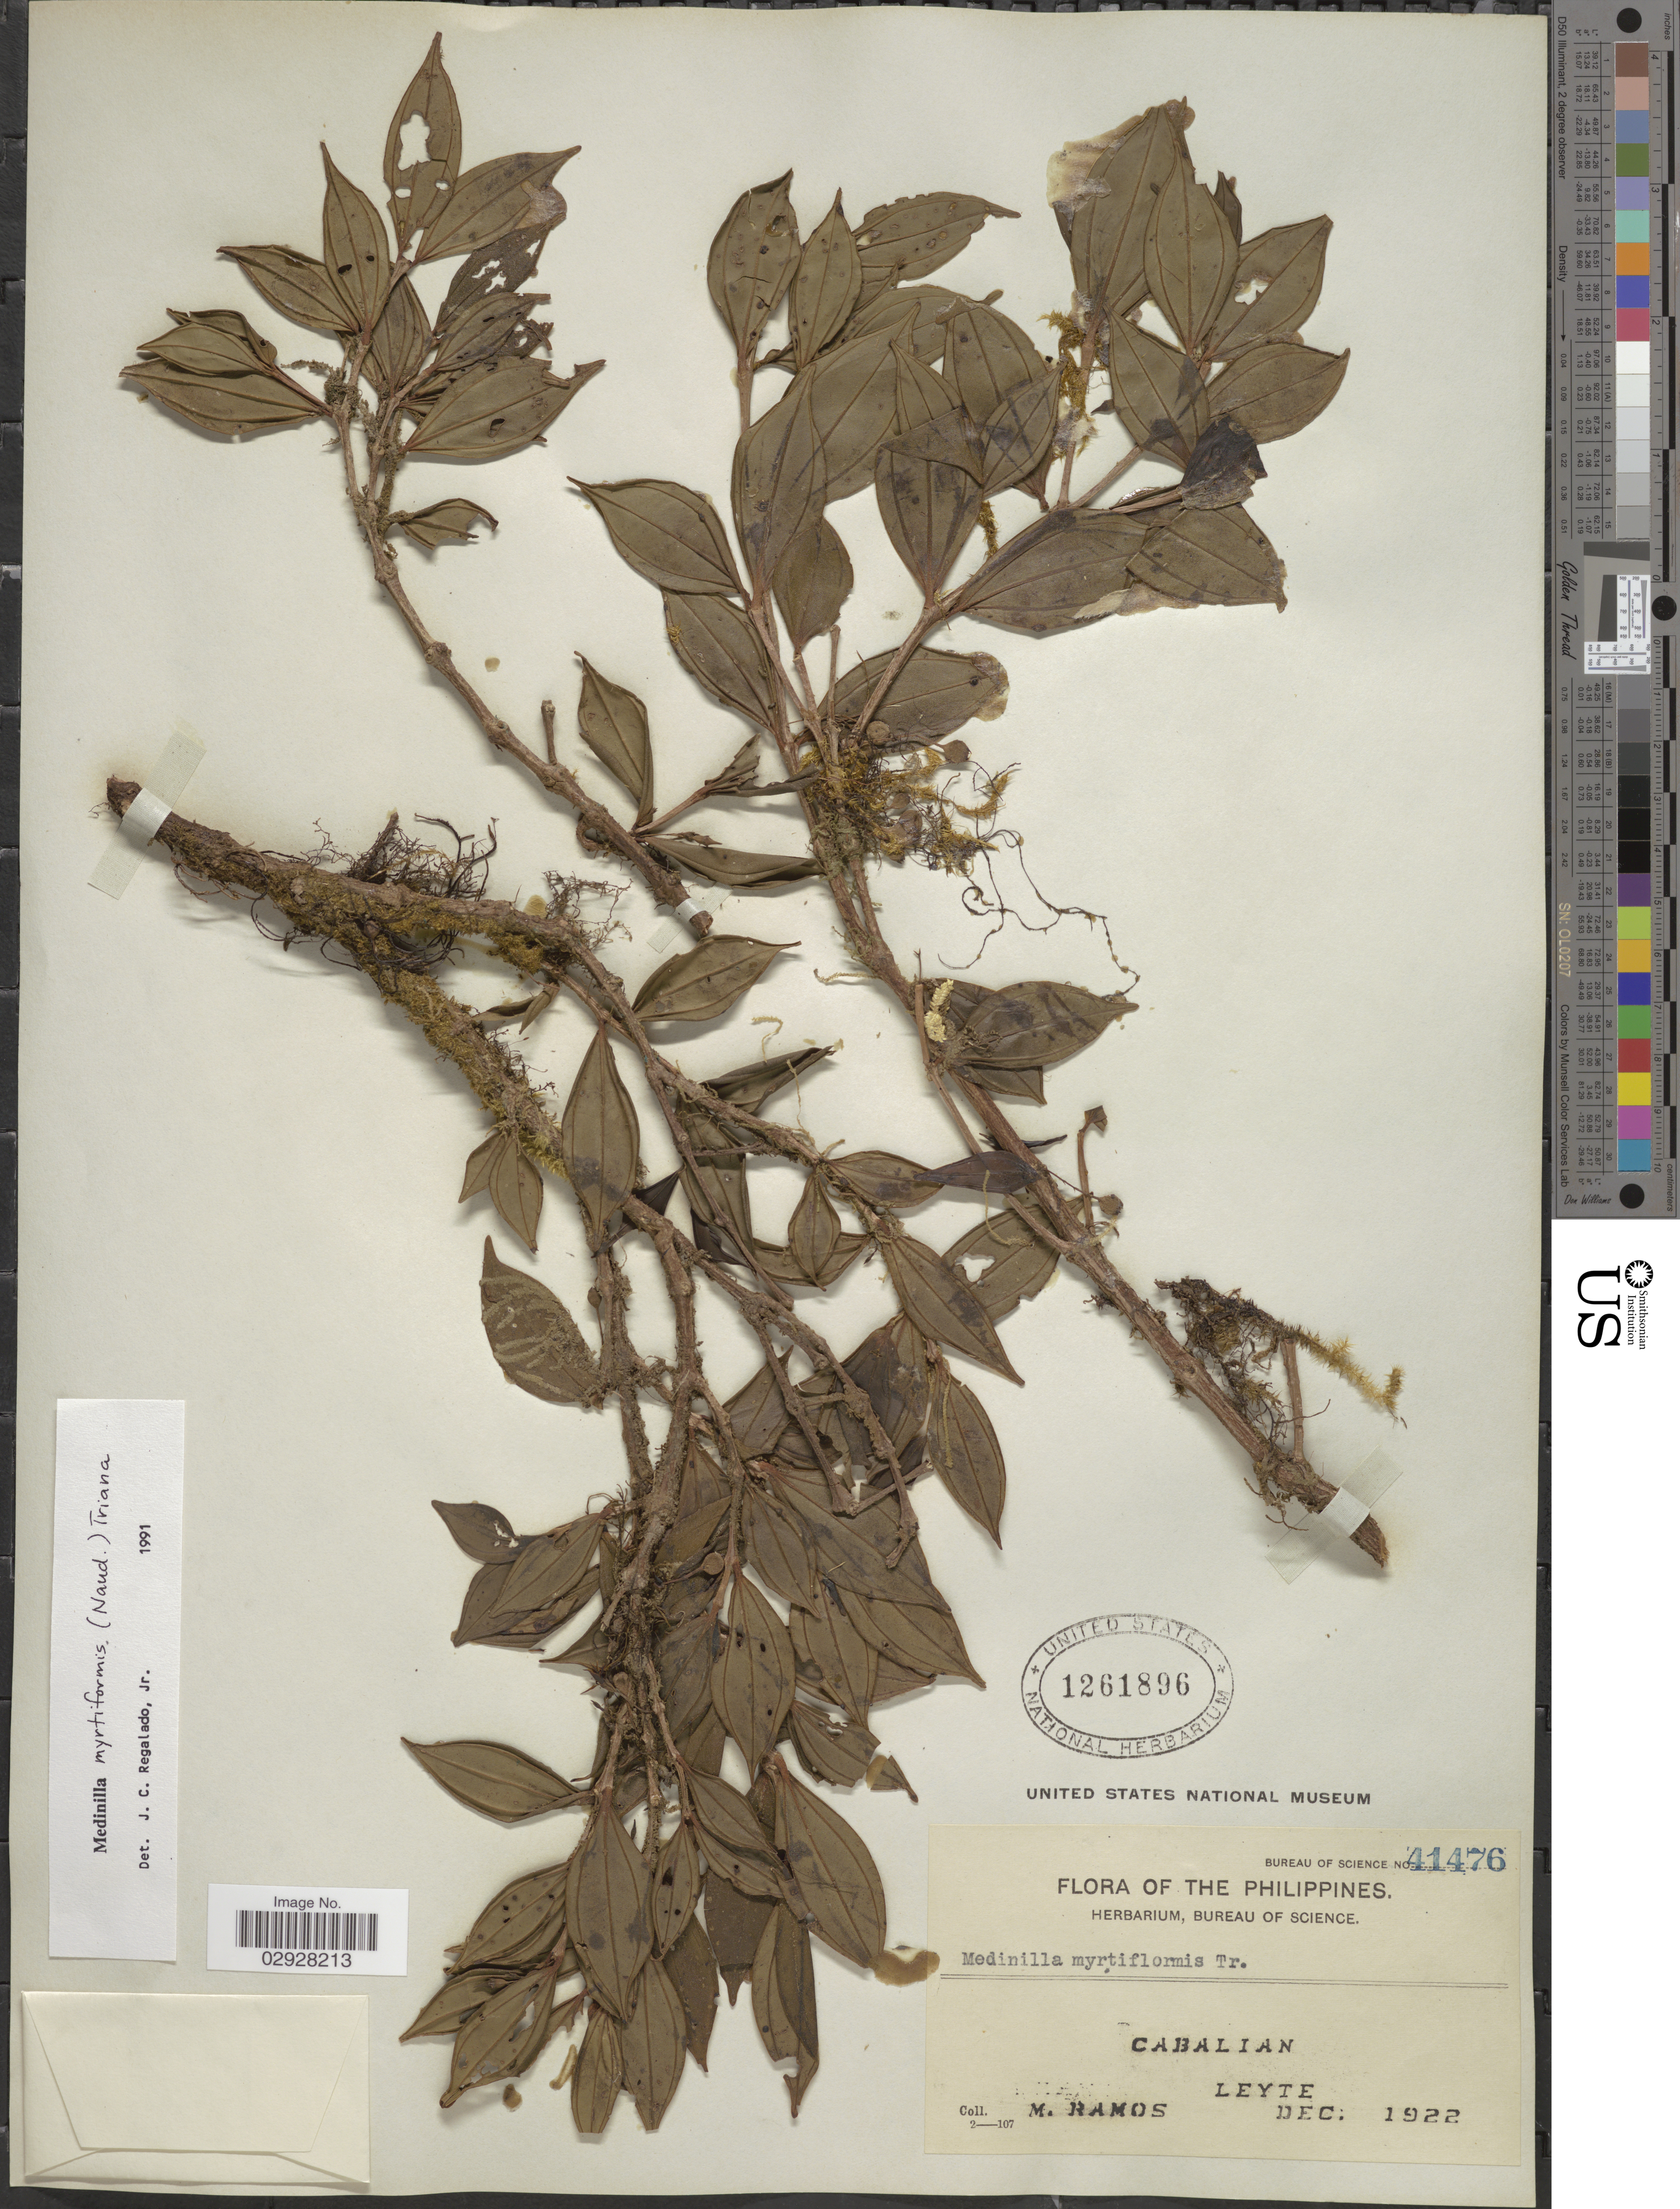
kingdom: Plantae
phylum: Tracheophyta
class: Magnoliopsida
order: Myrtales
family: Melastomataceae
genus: Medinilla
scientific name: Medinilla myrtiformis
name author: (Naudin) Triana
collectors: M. Ramos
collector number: Bureau of Science 41476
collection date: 1922-12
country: Philippines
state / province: Eastern Visayas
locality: Cabalian, Leyte.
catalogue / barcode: US 1261896